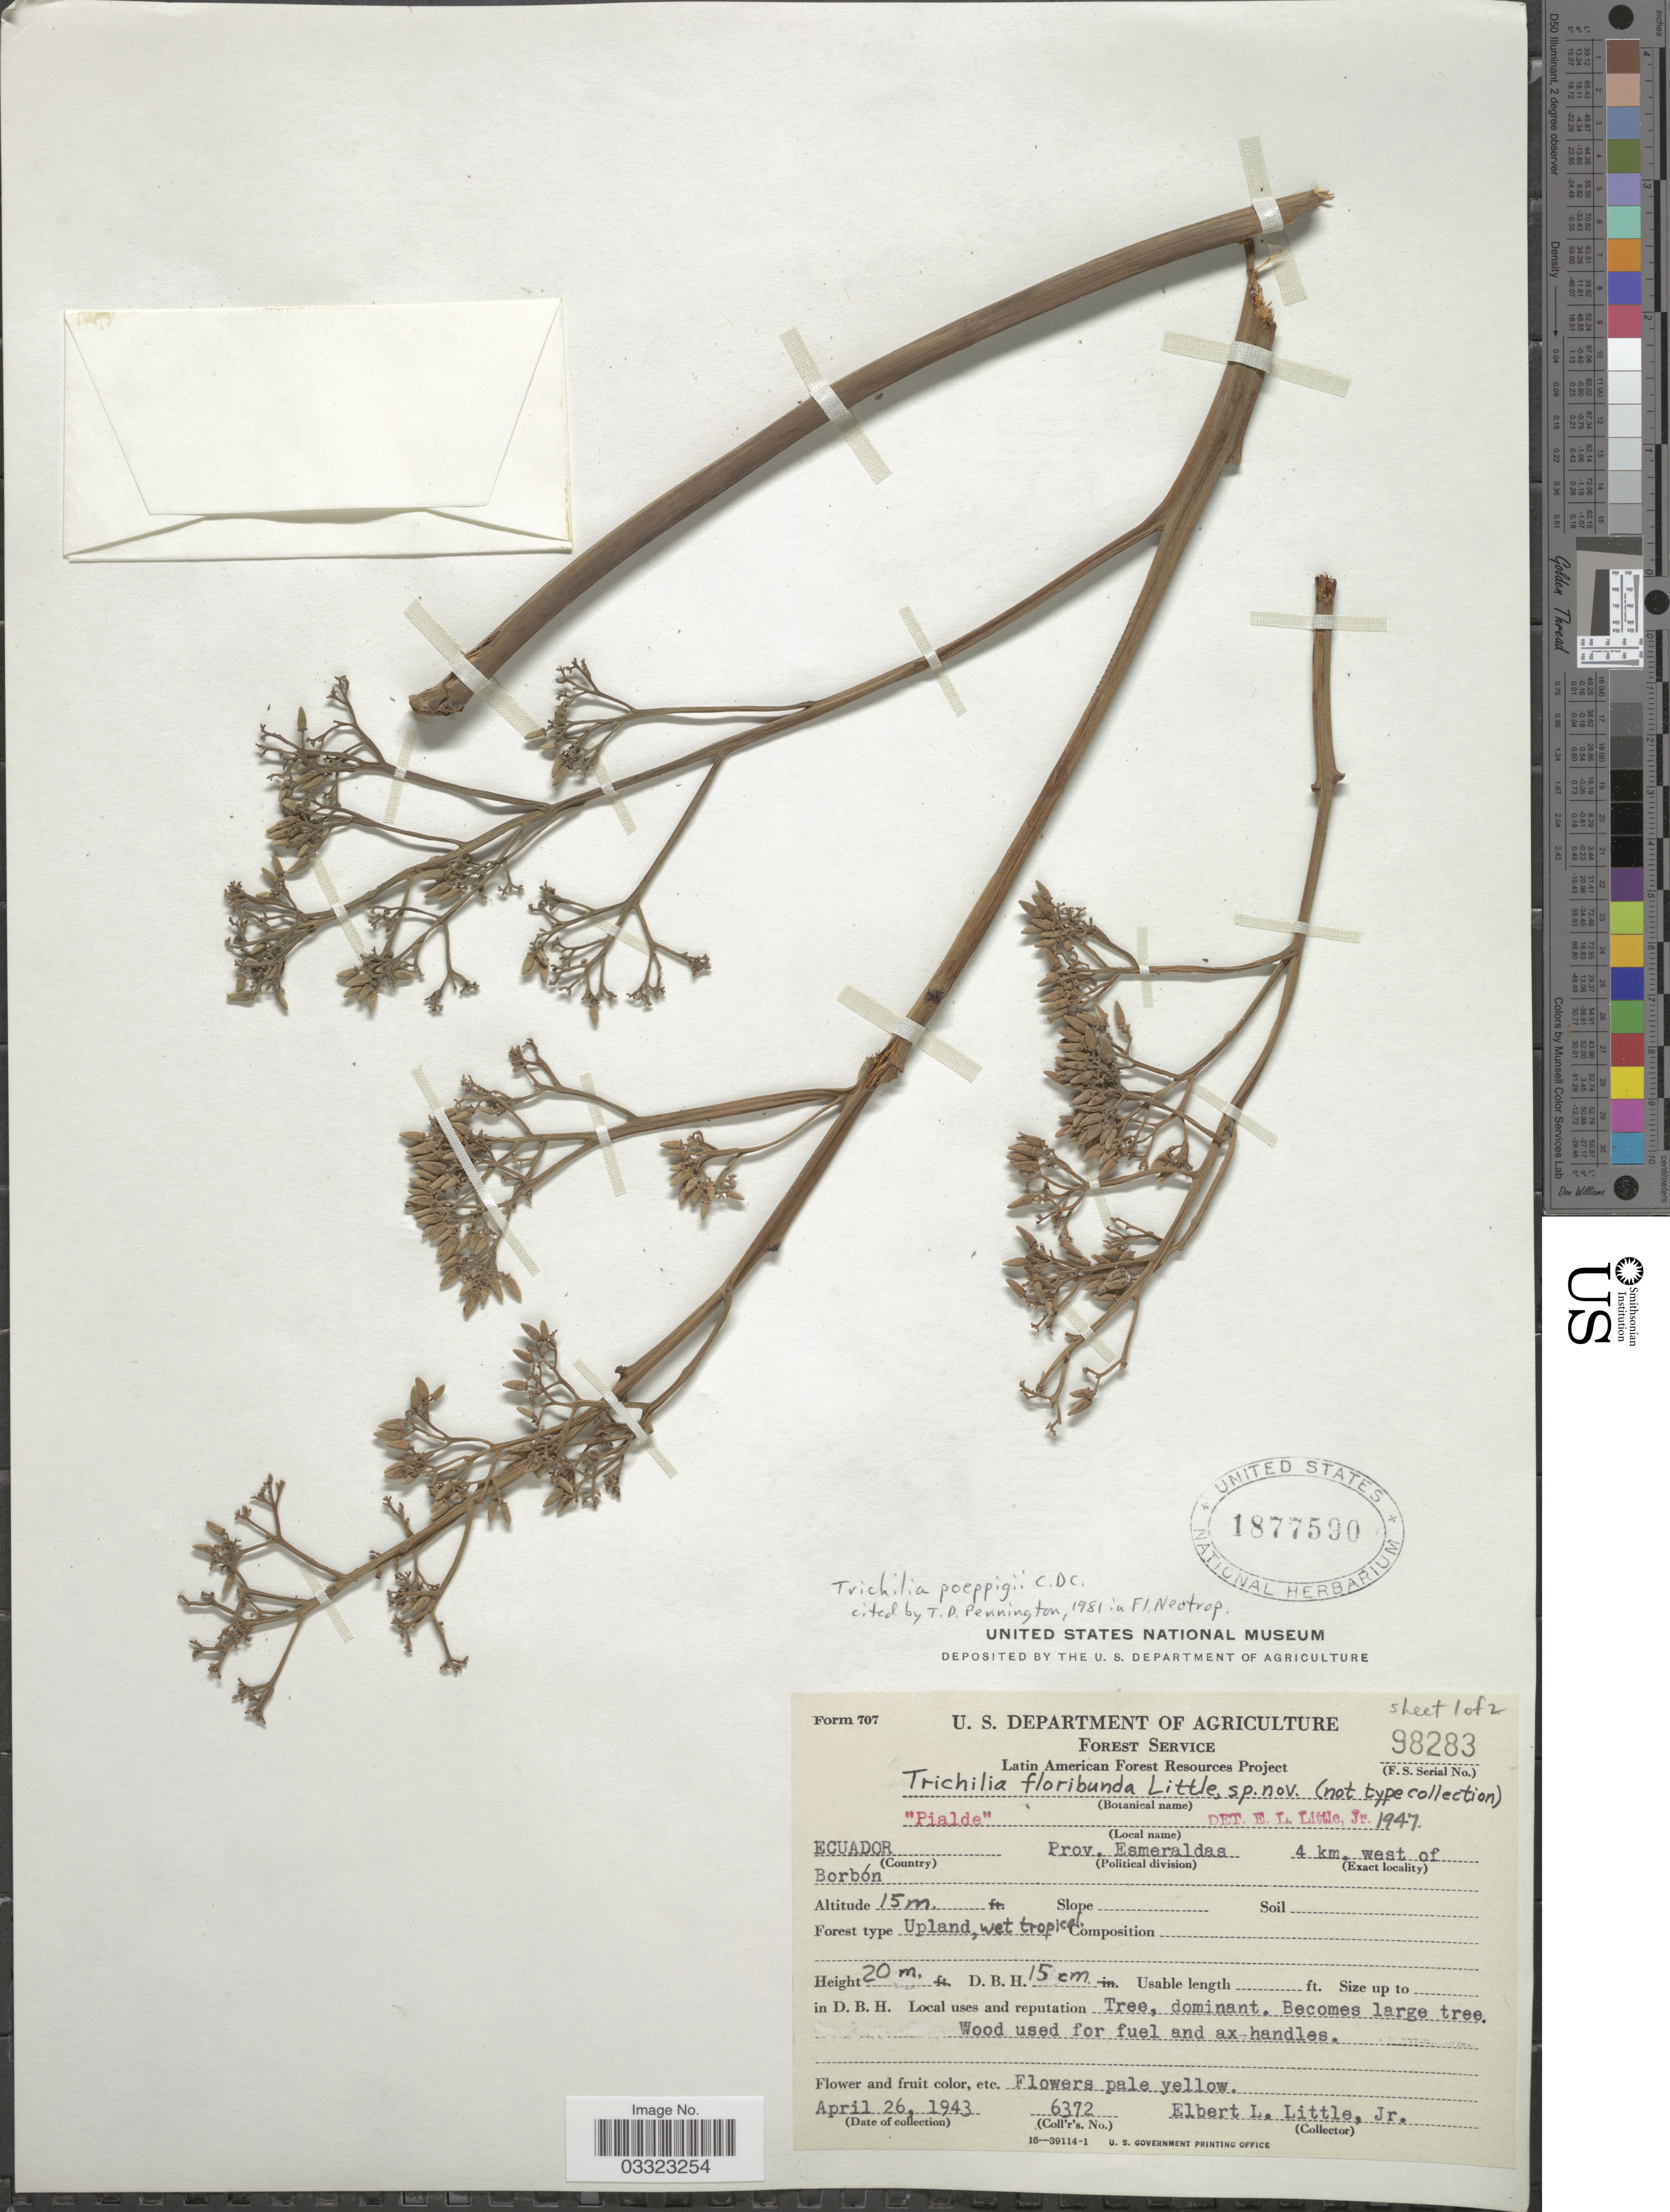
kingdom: Plantae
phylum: Tracheophyta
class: Magnoliopsida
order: Sapindales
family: Meliaceae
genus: Trichilia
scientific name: Trichilia poeppigii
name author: C. DC.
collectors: E. L. Little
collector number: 6372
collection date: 1943-04-26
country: Ecuador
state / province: Esmeraldas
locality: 4 km. west of Borbón.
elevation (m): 15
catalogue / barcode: US 1877590